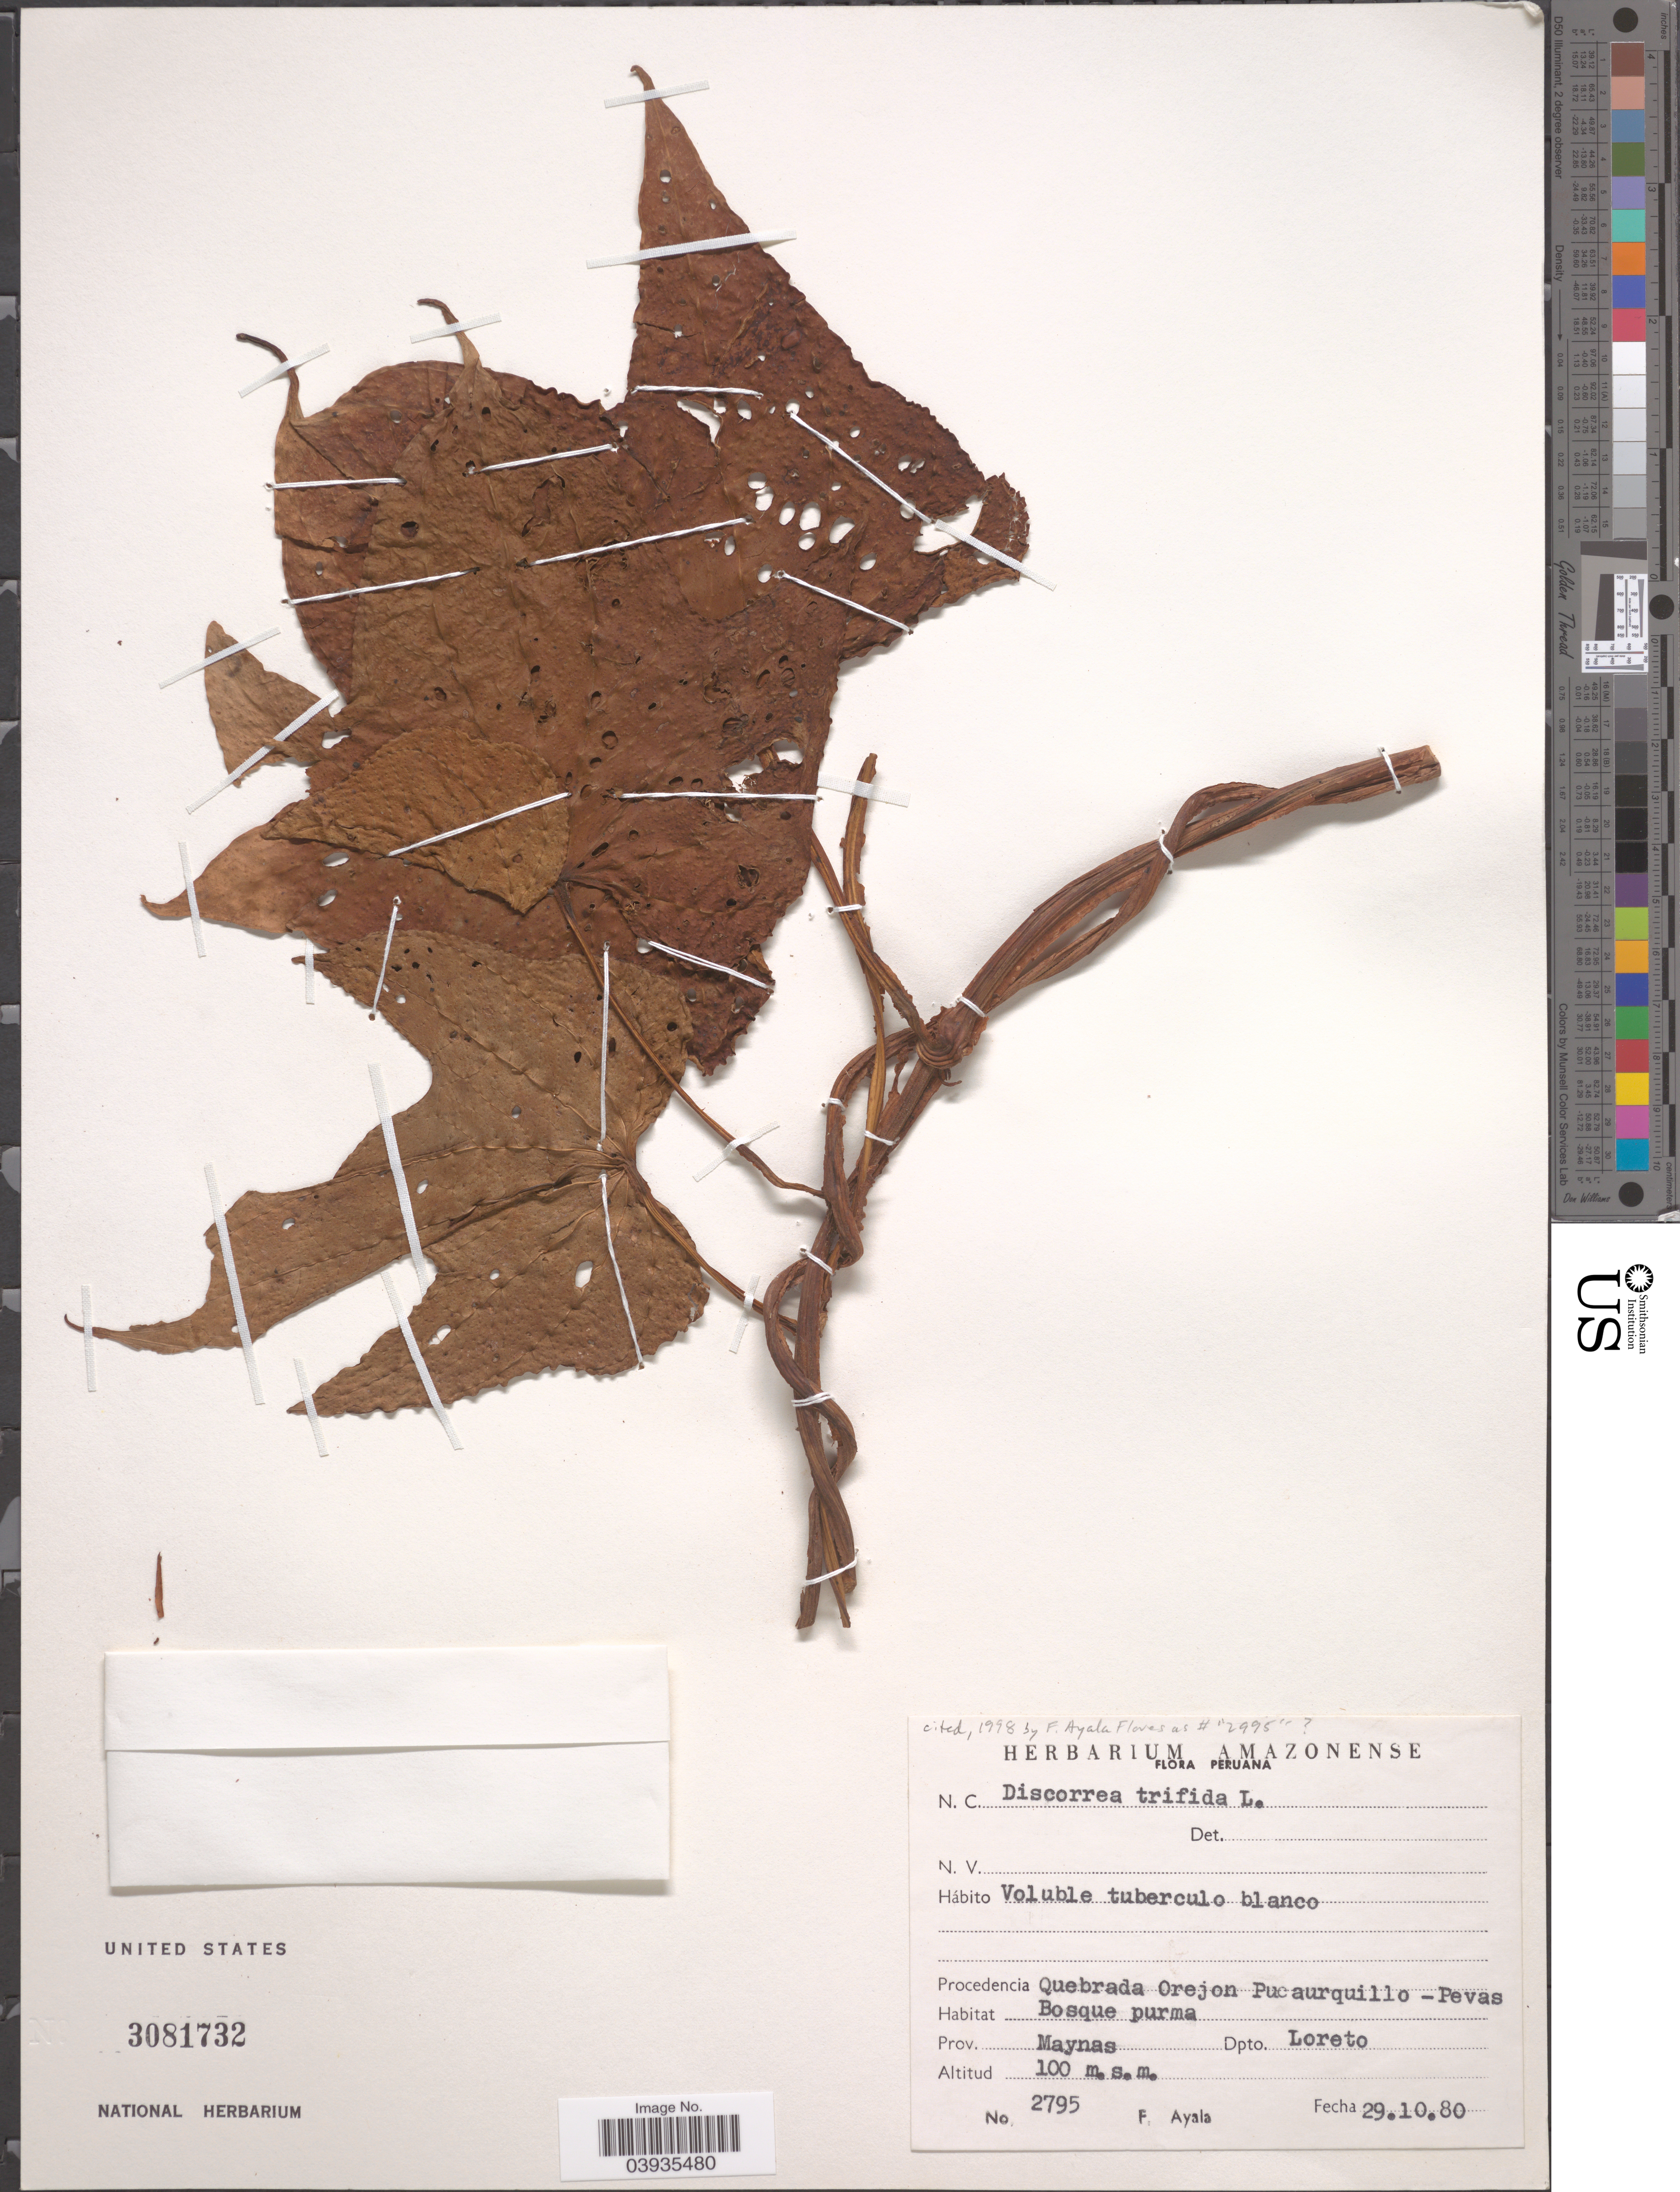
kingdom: Plantae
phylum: Tracheophyta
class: Liliopsida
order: Dioscoreales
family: Dioscoreaceae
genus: Dioscorea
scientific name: Dioscorea trifida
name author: L. f.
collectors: F. Ayala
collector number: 2795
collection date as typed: Transcribed d/m/y: 29/10/80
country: Peru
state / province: Loreto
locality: Procedencia Quebrada Orejon Pucaurquillo-Pevas. Prov. Maynas. Dpto. Loreto.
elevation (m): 100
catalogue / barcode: US 3081732